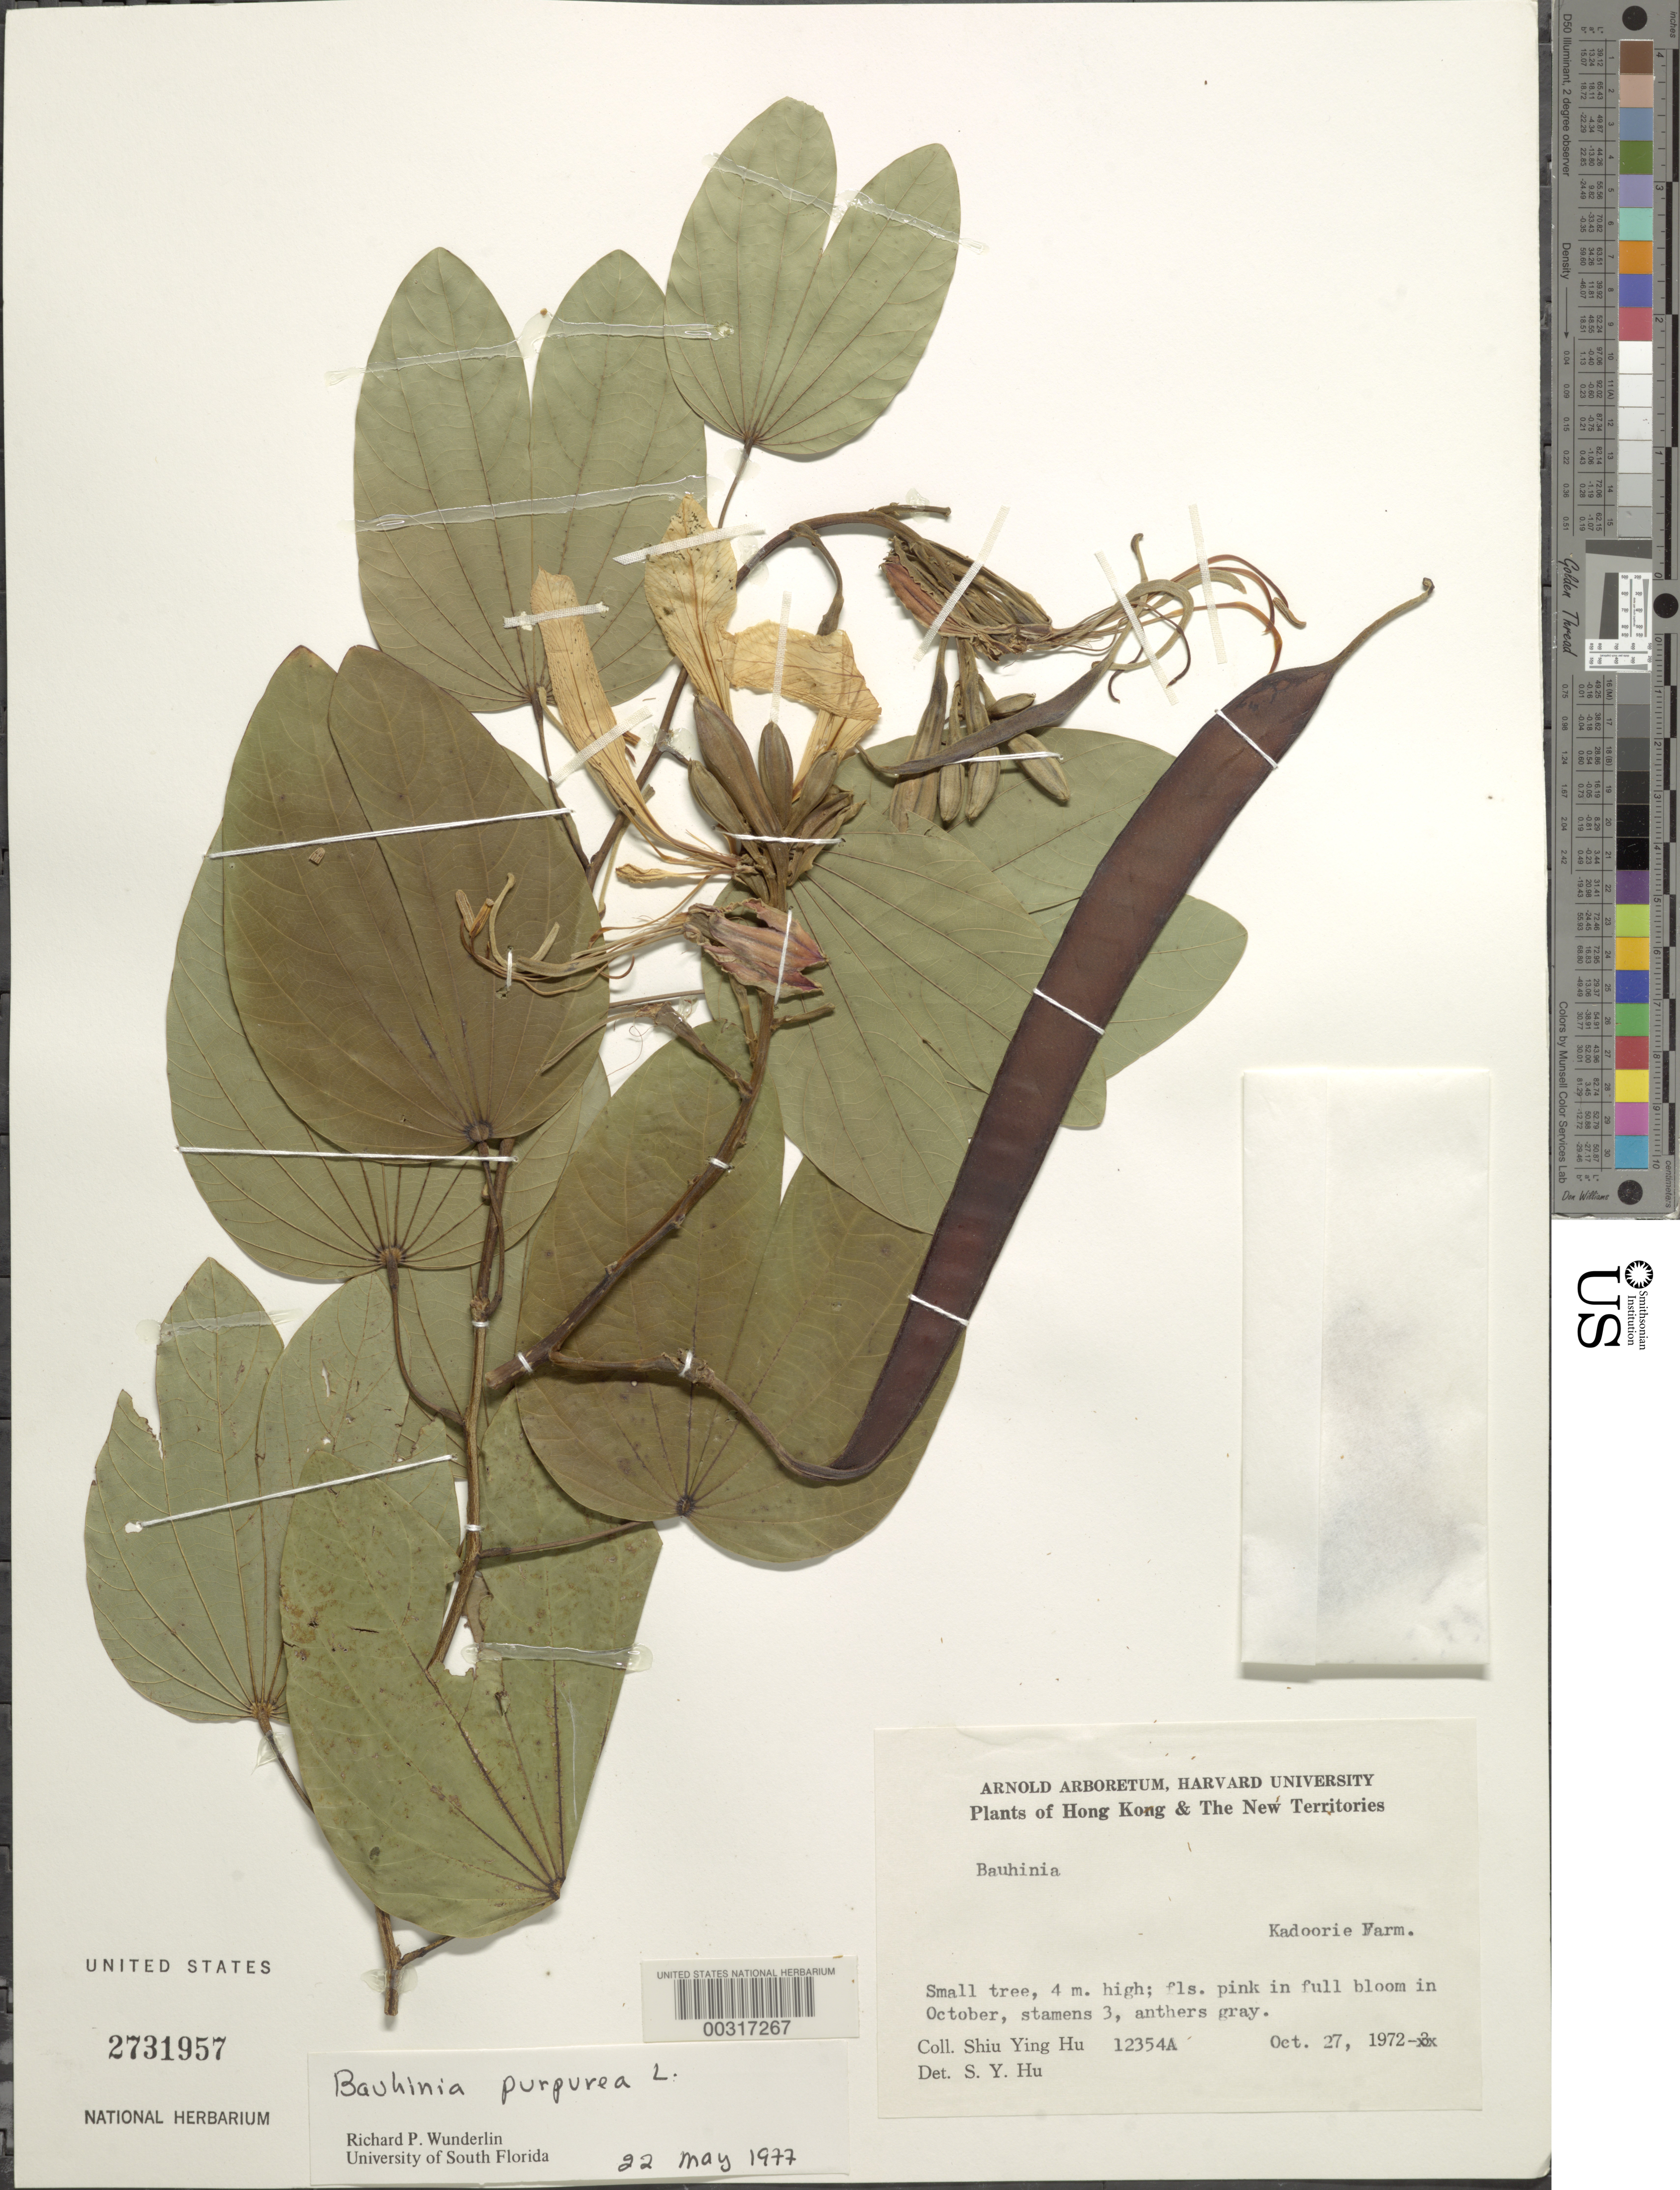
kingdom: Plantae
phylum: Tracheophyta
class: Magnoliopsida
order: Fabales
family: Fabaceae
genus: Bauhinia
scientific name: Bauhinia purpurea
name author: L.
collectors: S. Y. Hu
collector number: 12354a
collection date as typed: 27 Oct 1972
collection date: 1972-10-27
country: China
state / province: Hong Kong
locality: Kadoorie farm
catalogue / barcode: US 2731957